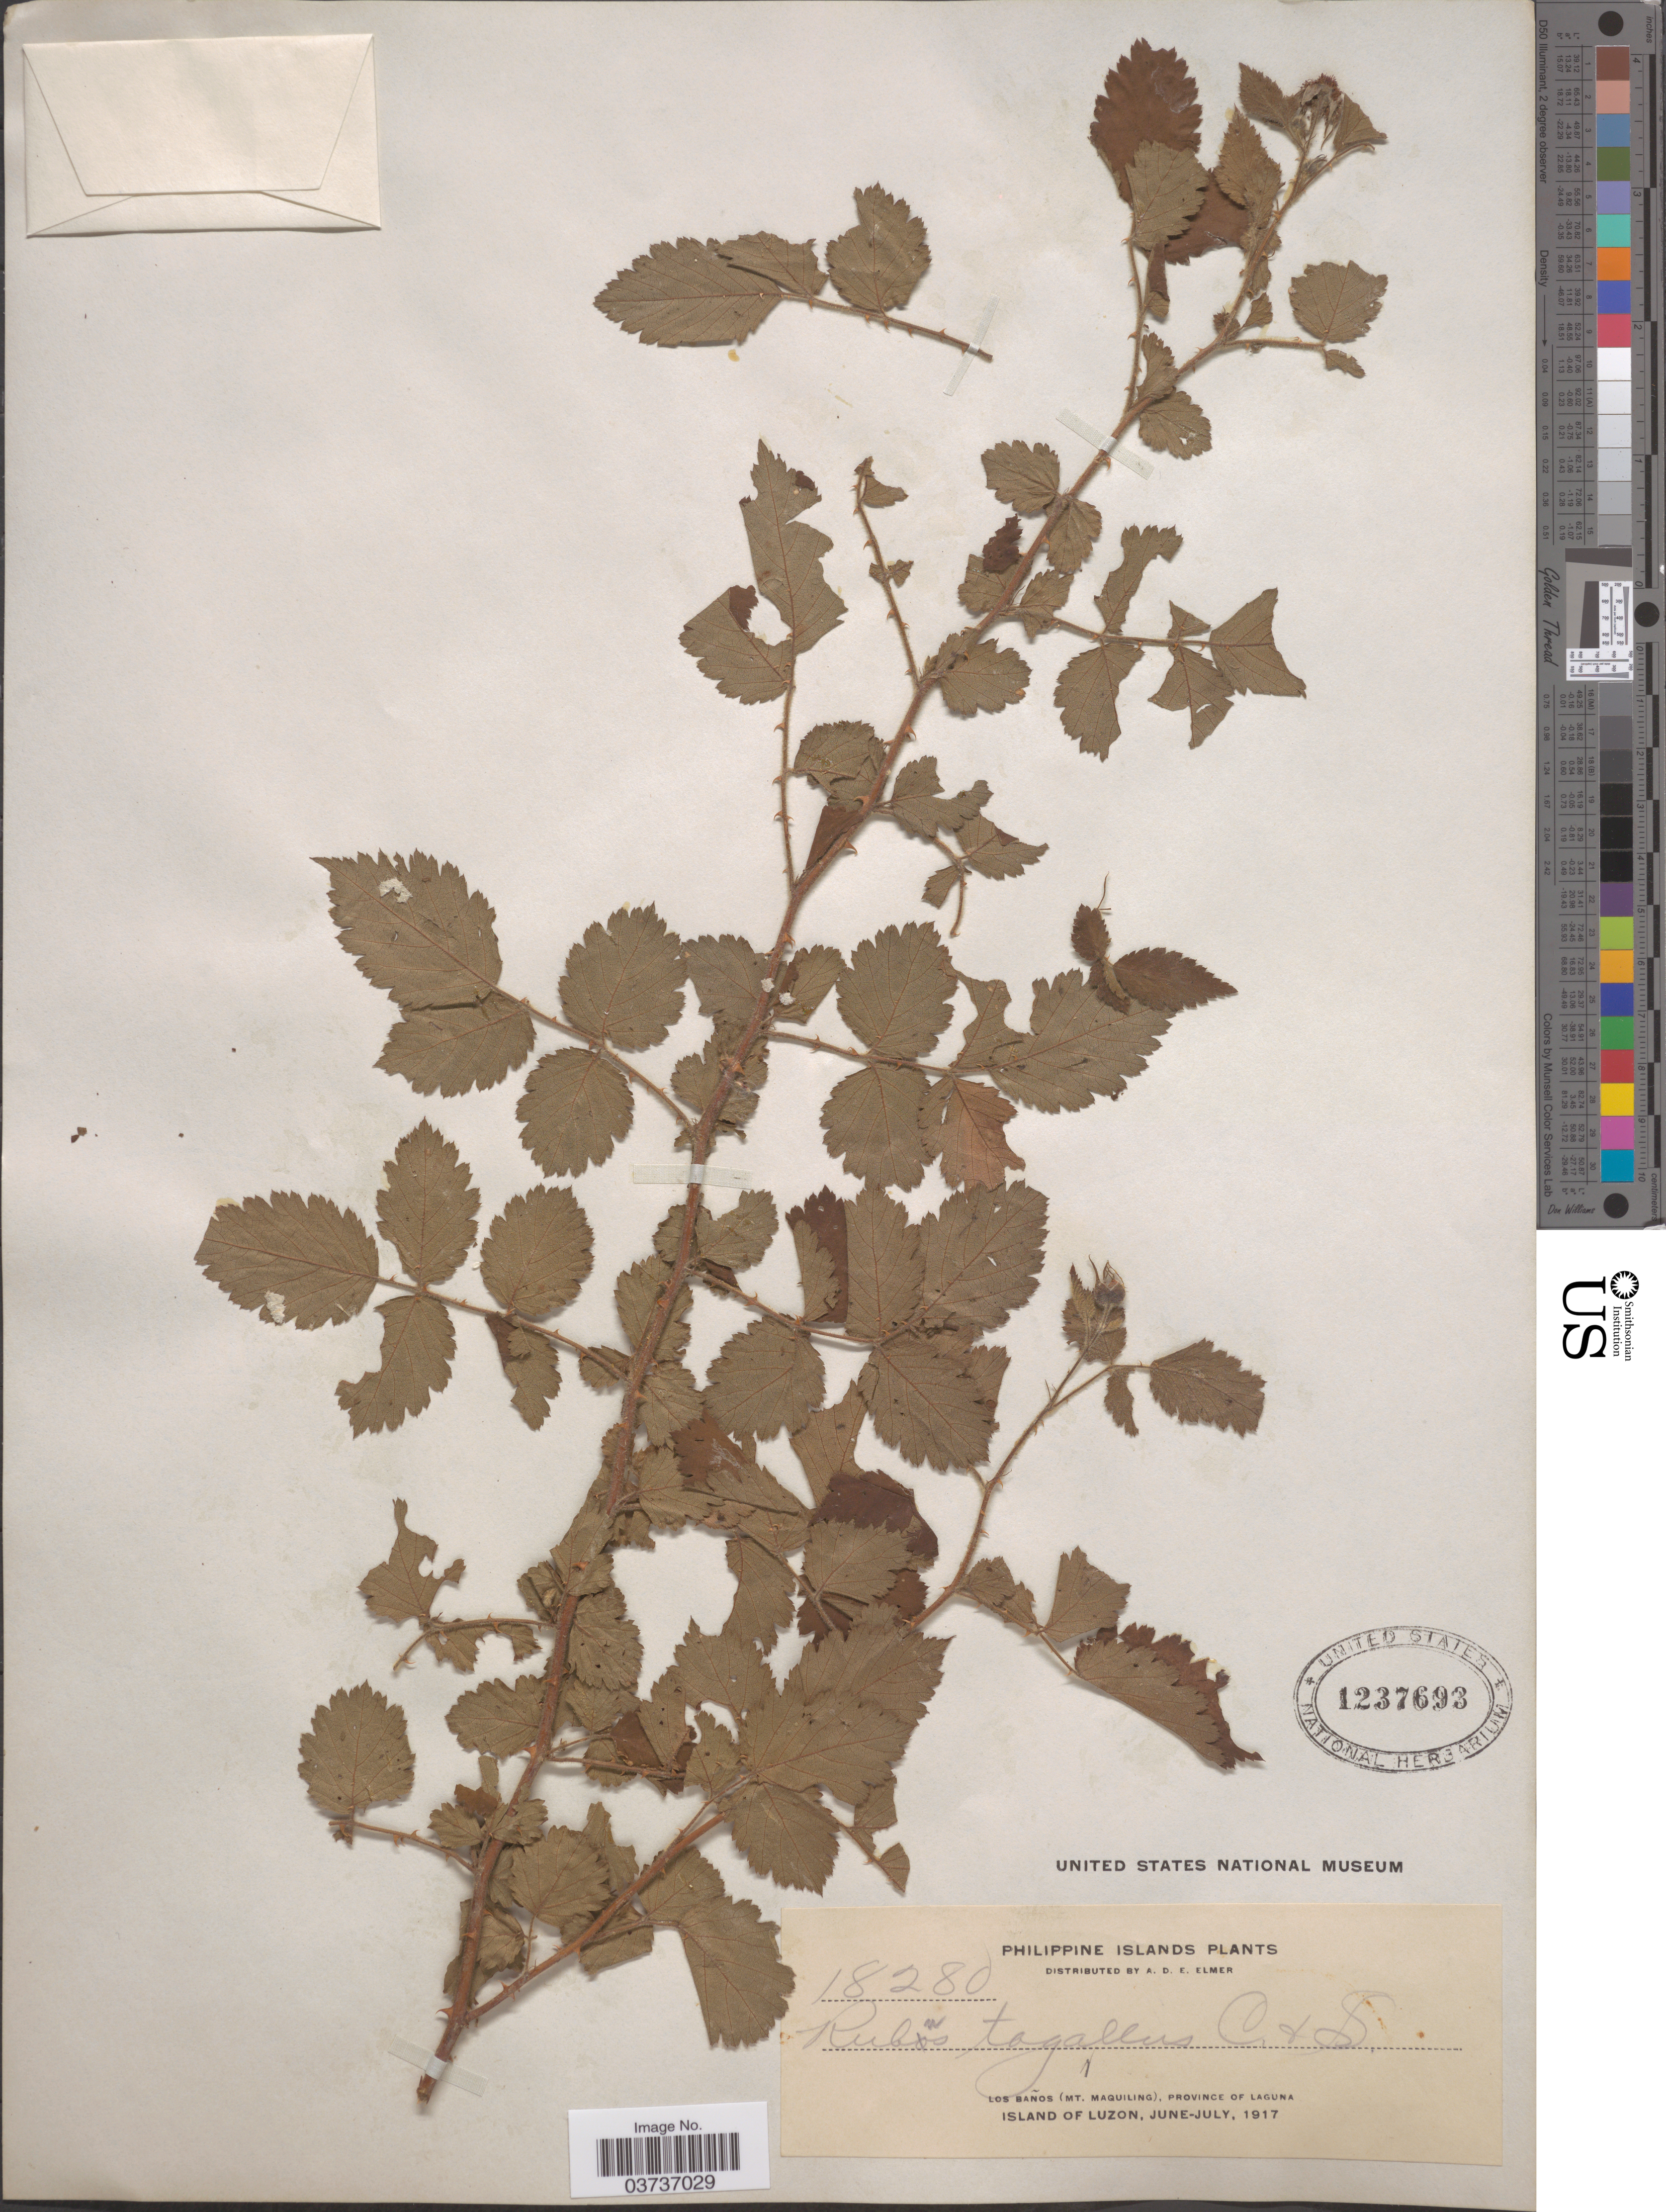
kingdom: Plantae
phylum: Tracheophyta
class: Magnoliopsida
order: Rosales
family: Rosaceae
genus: Rubus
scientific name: Rubus tagallus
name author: Cham. & Schltdl.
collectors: A. D. E. Elmer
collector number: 18280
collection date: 1917-06/1917-07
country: Philippines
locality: Los Baños (Mt. Maquiling), Province of Laguna. Island of Luzon.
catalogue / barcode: US 1237693